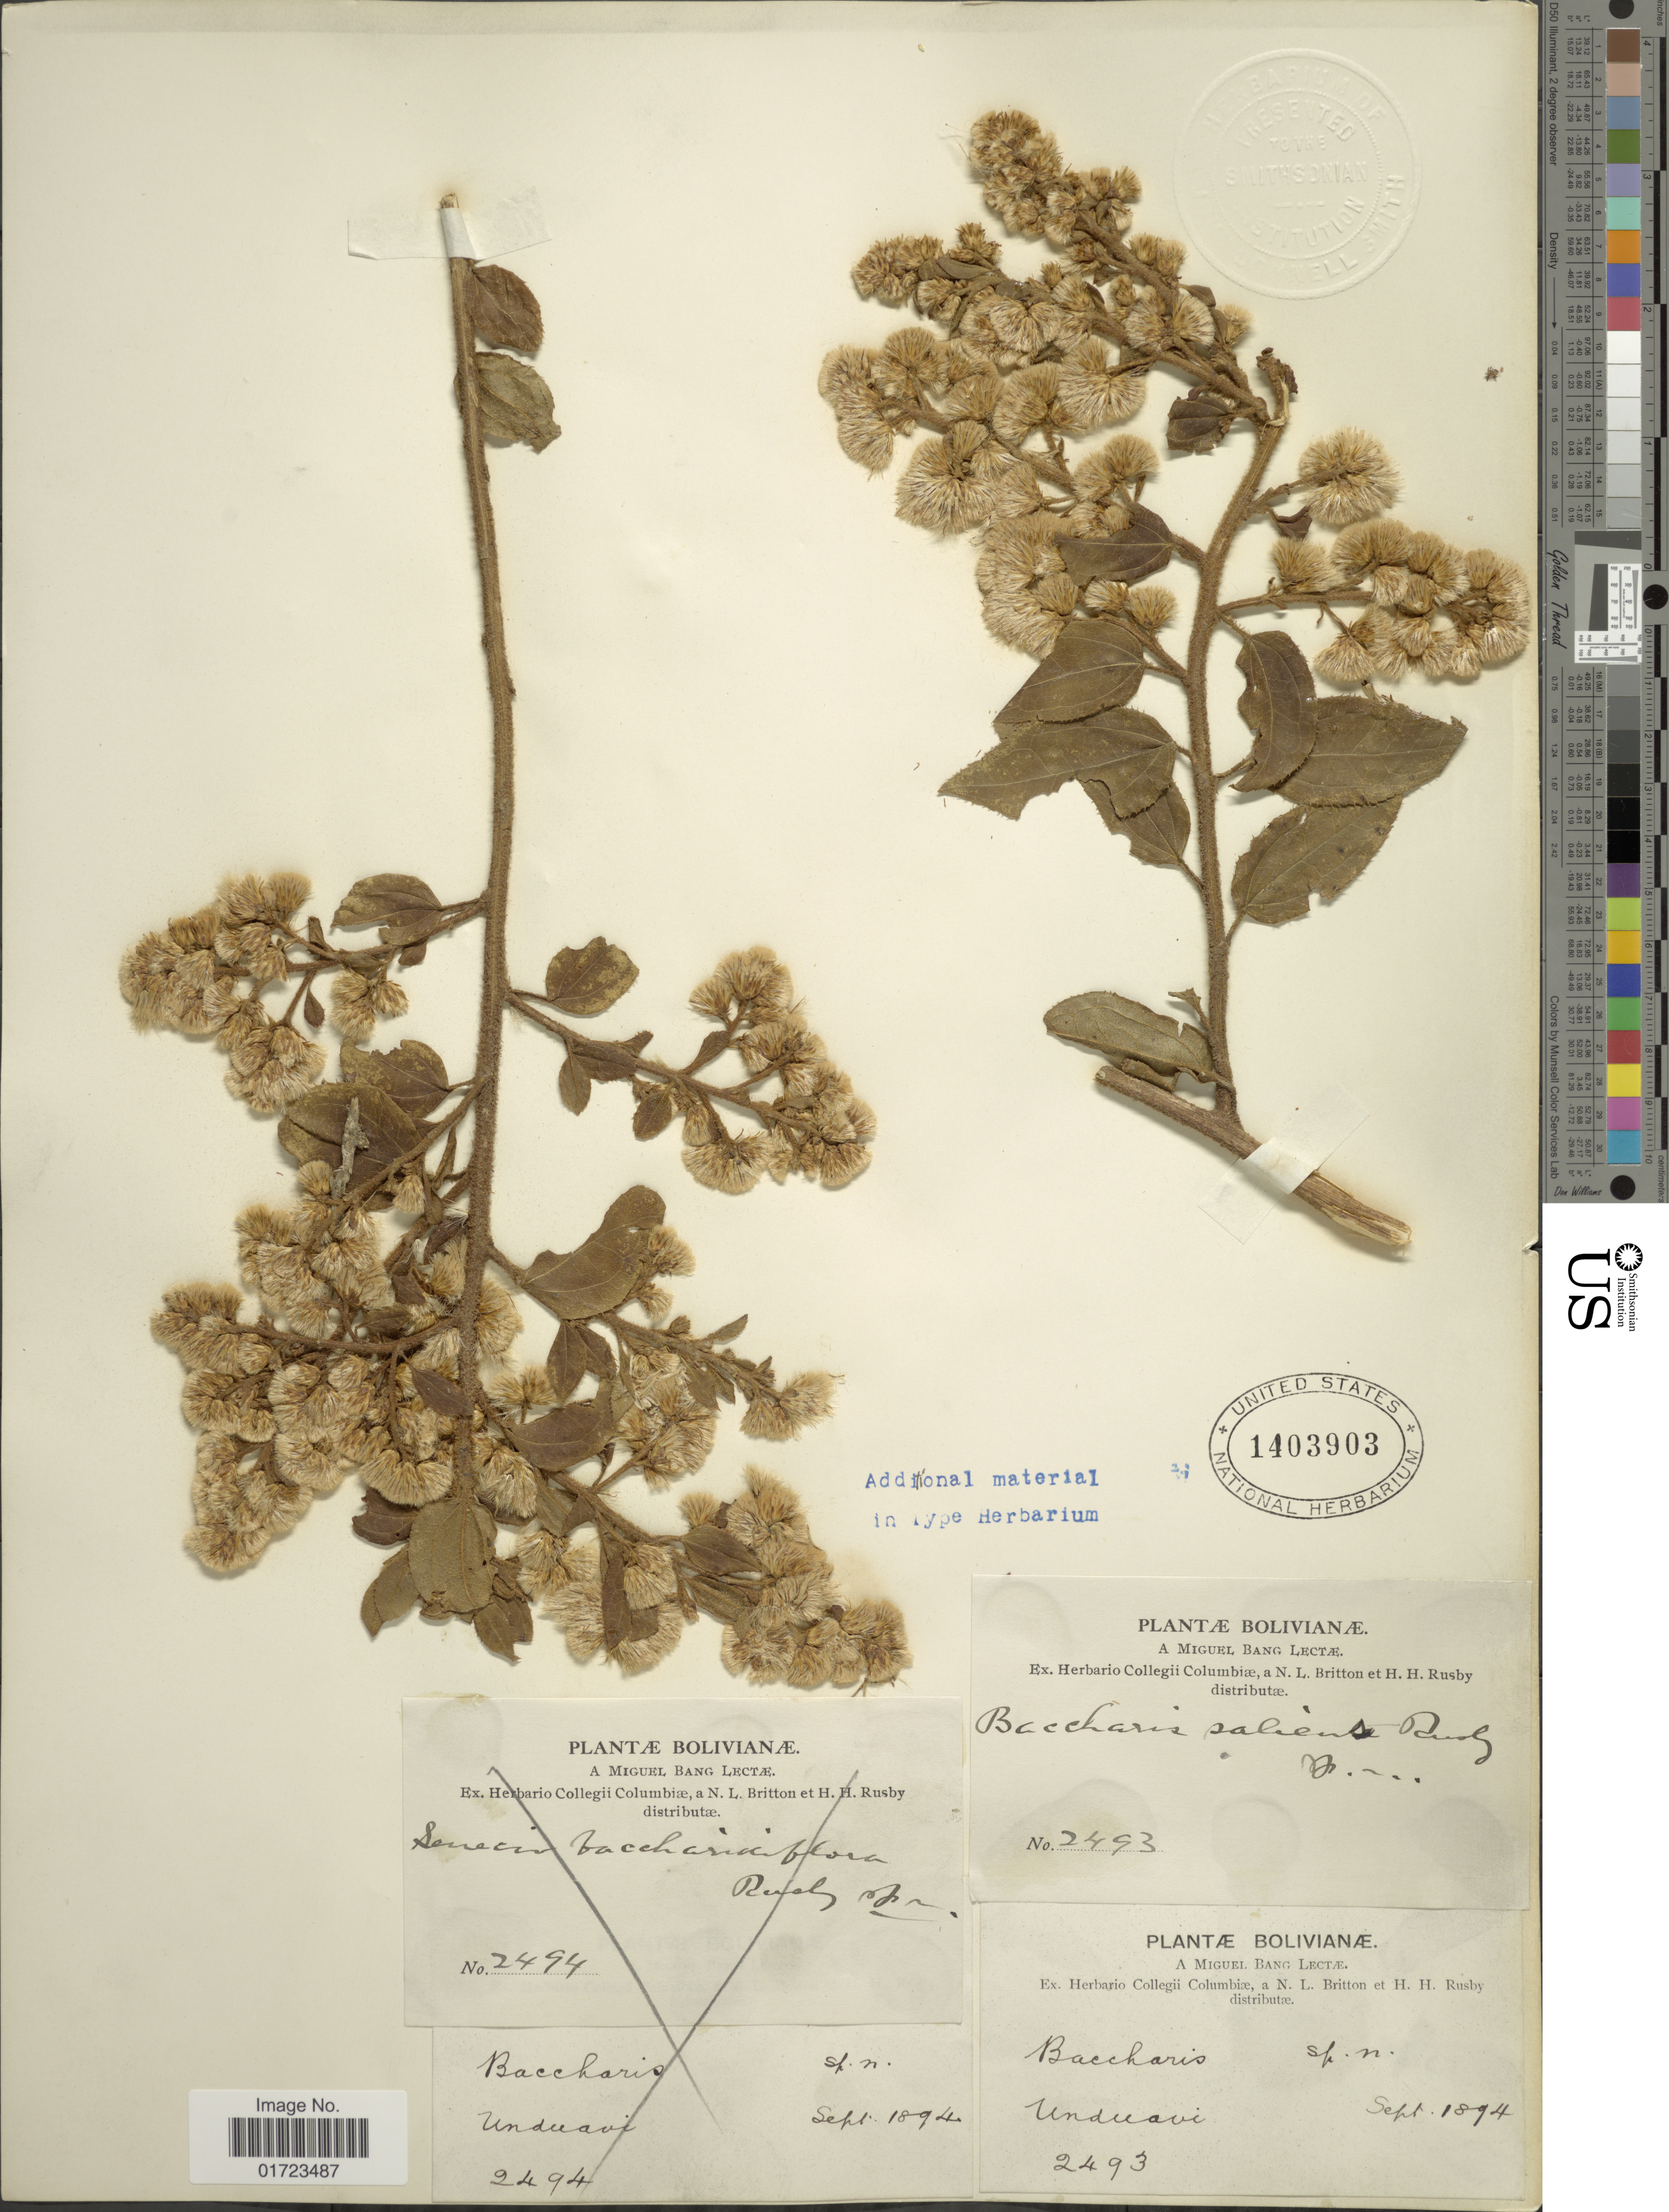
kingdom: Plantae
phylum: Tracheophyta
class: Magnoliopsida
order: Asterales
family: Asteraceae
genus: Baccharis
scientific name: Baccharis saliens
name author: Rusby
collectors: M. Bang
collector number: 2493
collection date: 1894-09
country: Bolivia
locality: Unduavi.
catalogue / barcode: US 1403903